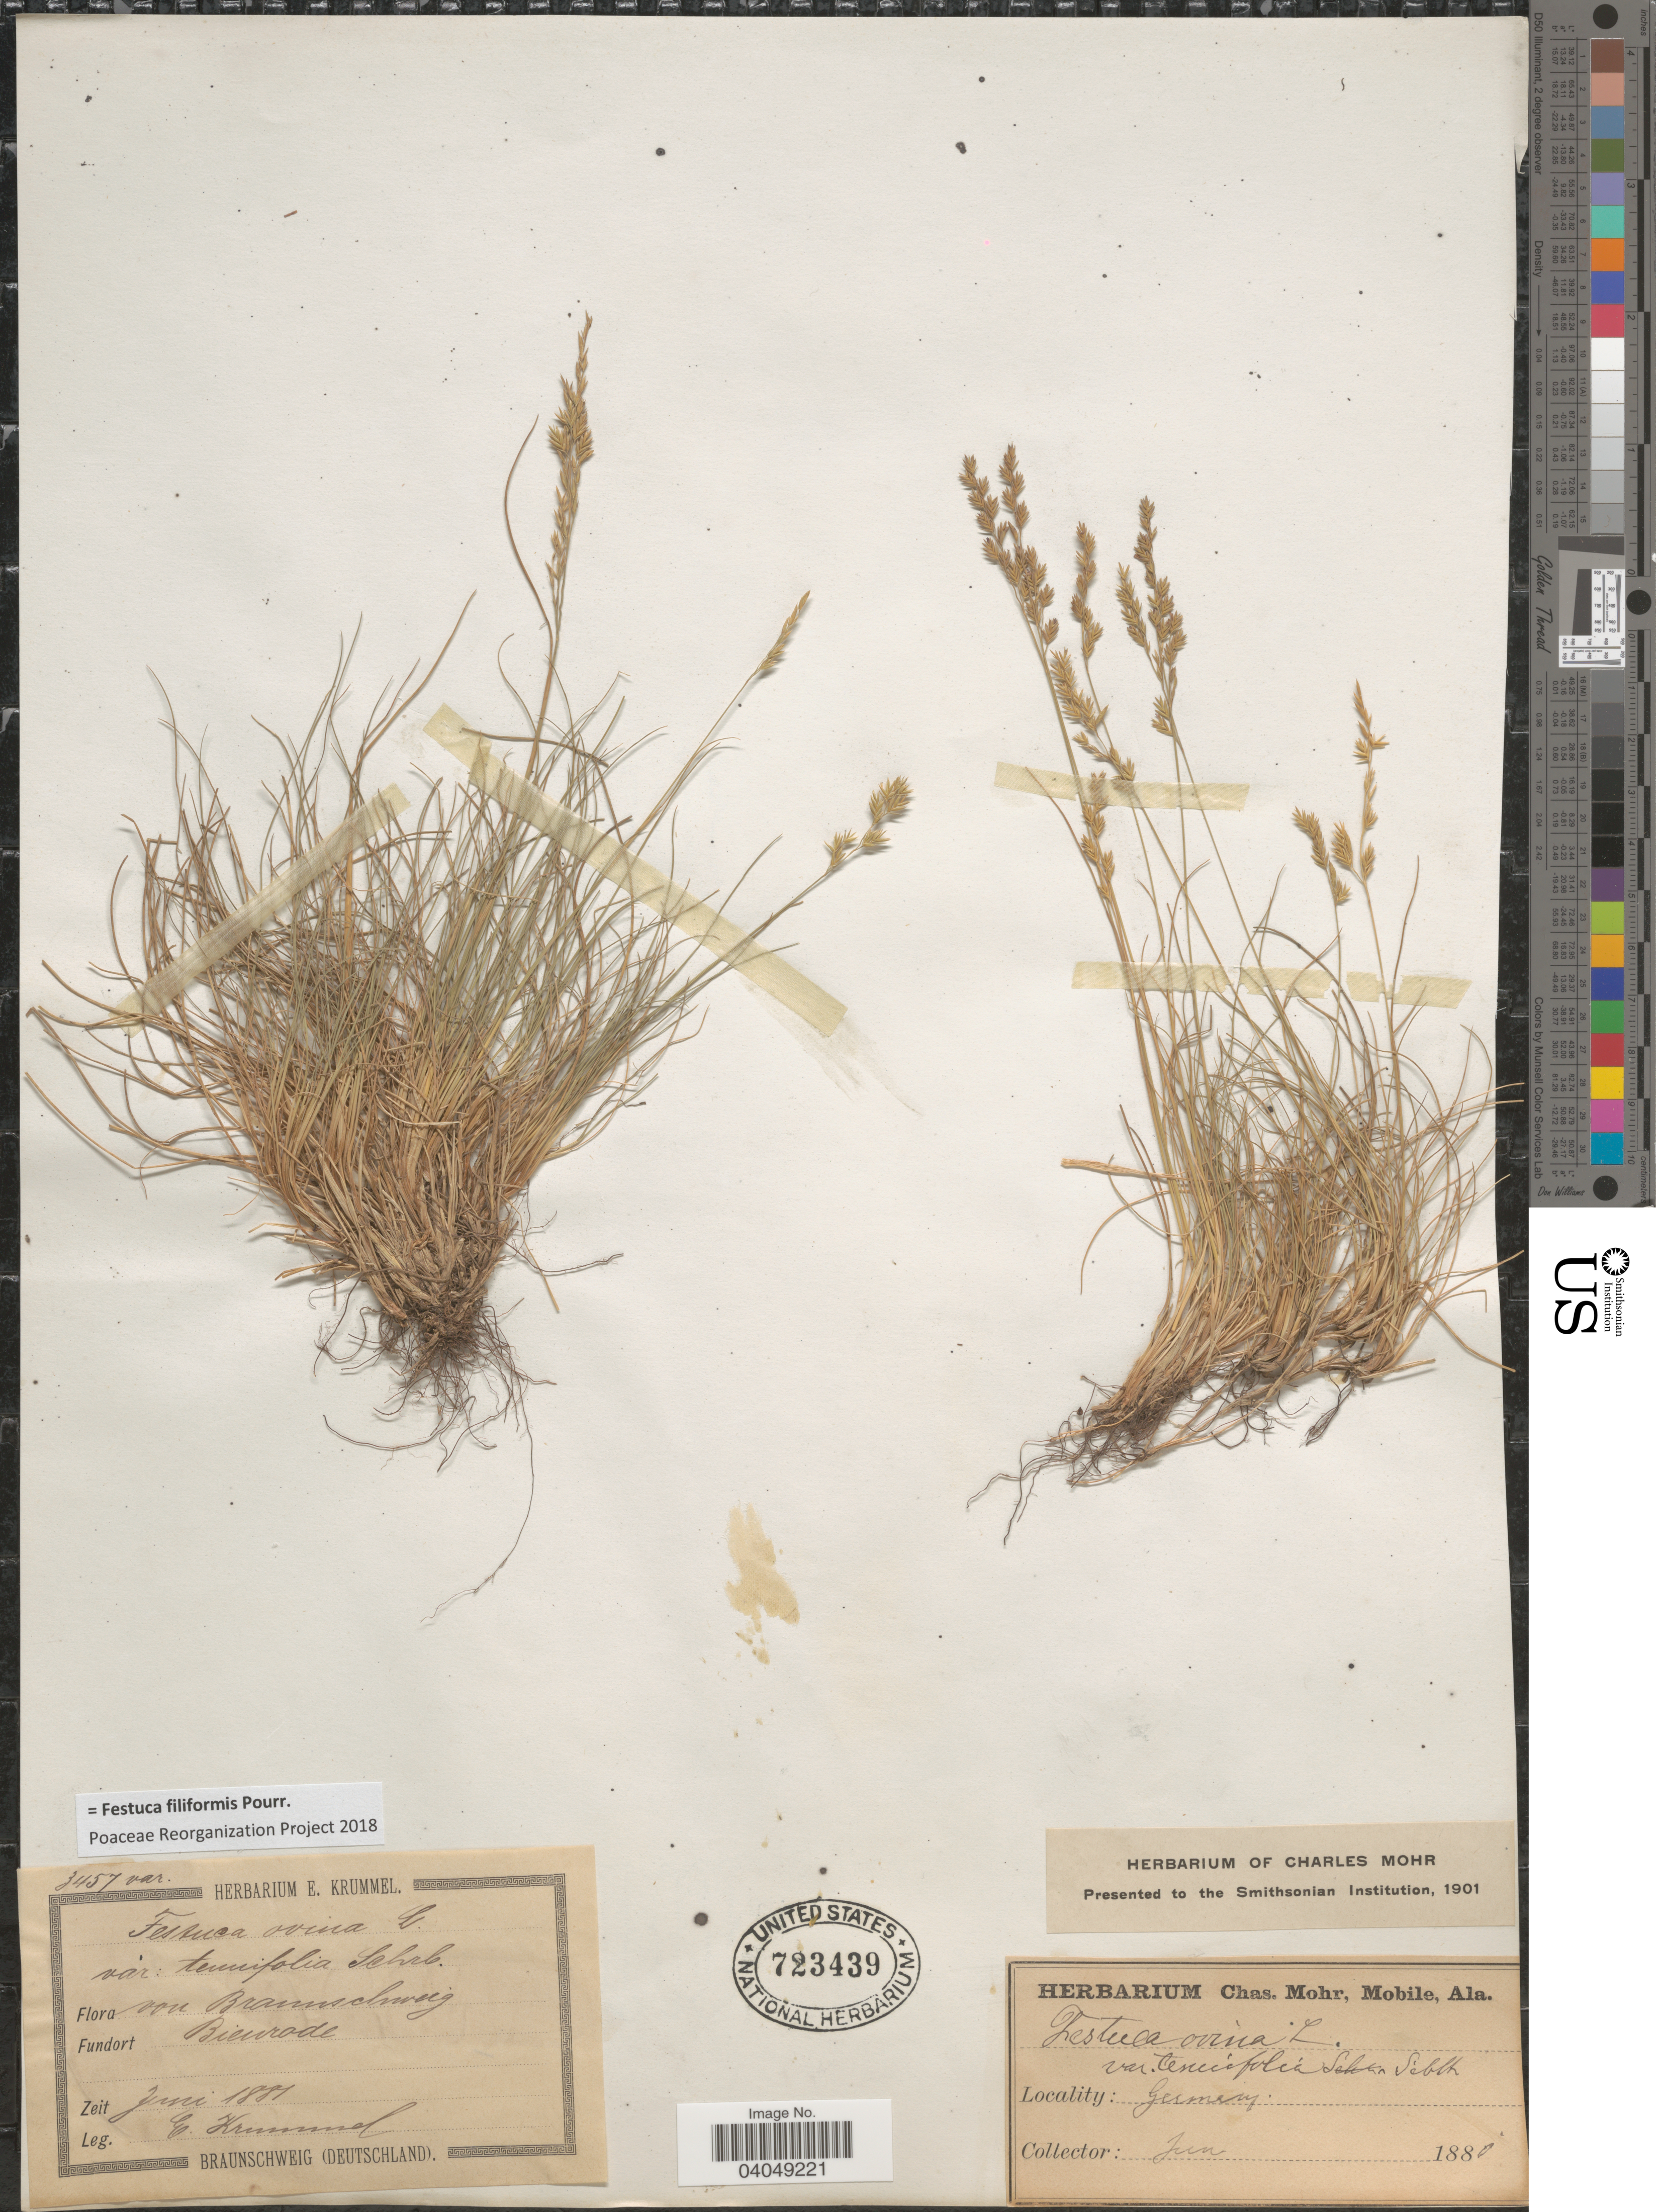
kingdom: Plantae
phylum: Tracheophyta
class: Liliopsida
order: Poales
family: Poaceae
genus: Festuca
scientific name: Festuca filiformis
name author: Pourr.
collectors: E. Krummel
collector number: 3457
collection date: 1881-06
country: Germany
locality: Braunschweig. Bienrode.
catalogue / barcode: US 723439